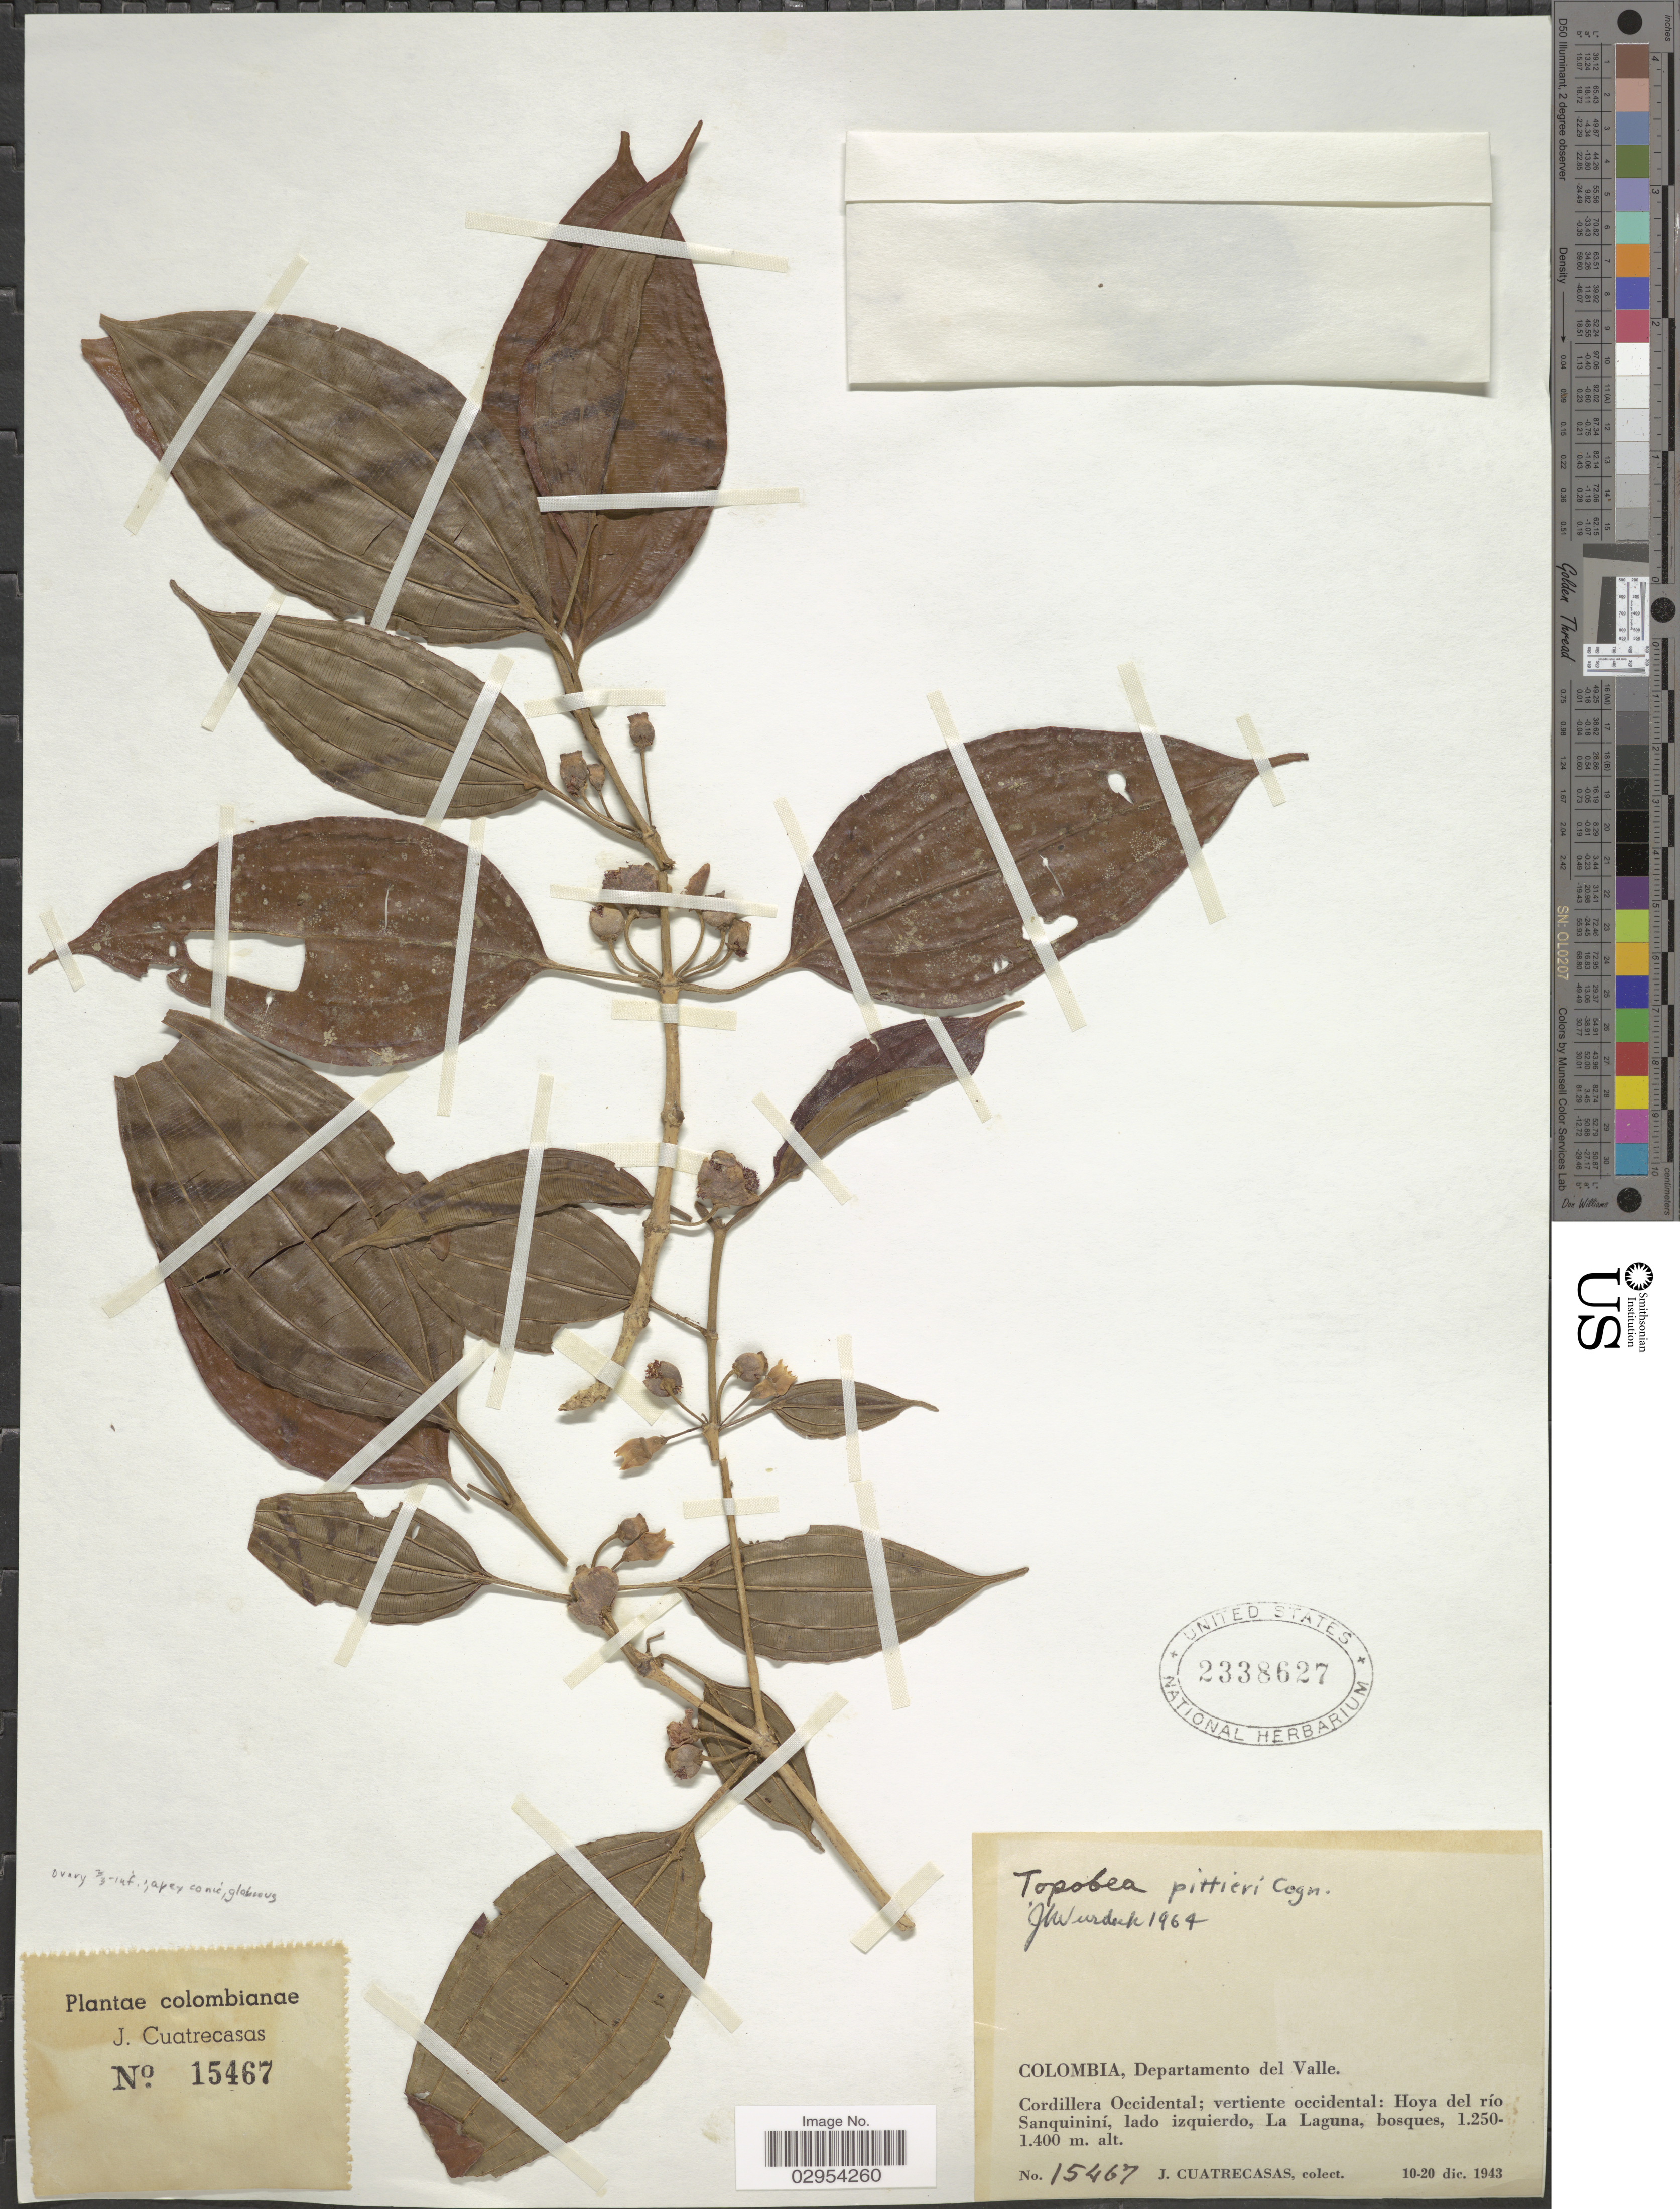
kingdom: Plantae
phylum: Tracheophyta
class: Magnoliopsida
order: Myrtales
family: Melastomataceae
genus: Topobea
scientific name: Topobea pittieri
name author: Cogn.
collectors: J. Cuatrecasas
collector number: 15467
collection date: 1943-12-10/1943-12-20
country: Colombia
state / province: Valle del Cauca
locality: Departamento del Valle. Cordillera Occidental; vertiente occidental: Hoya del río Sanquininí, lado izquierdo, La Laguna.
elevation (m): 1250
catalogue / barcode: US 2338627